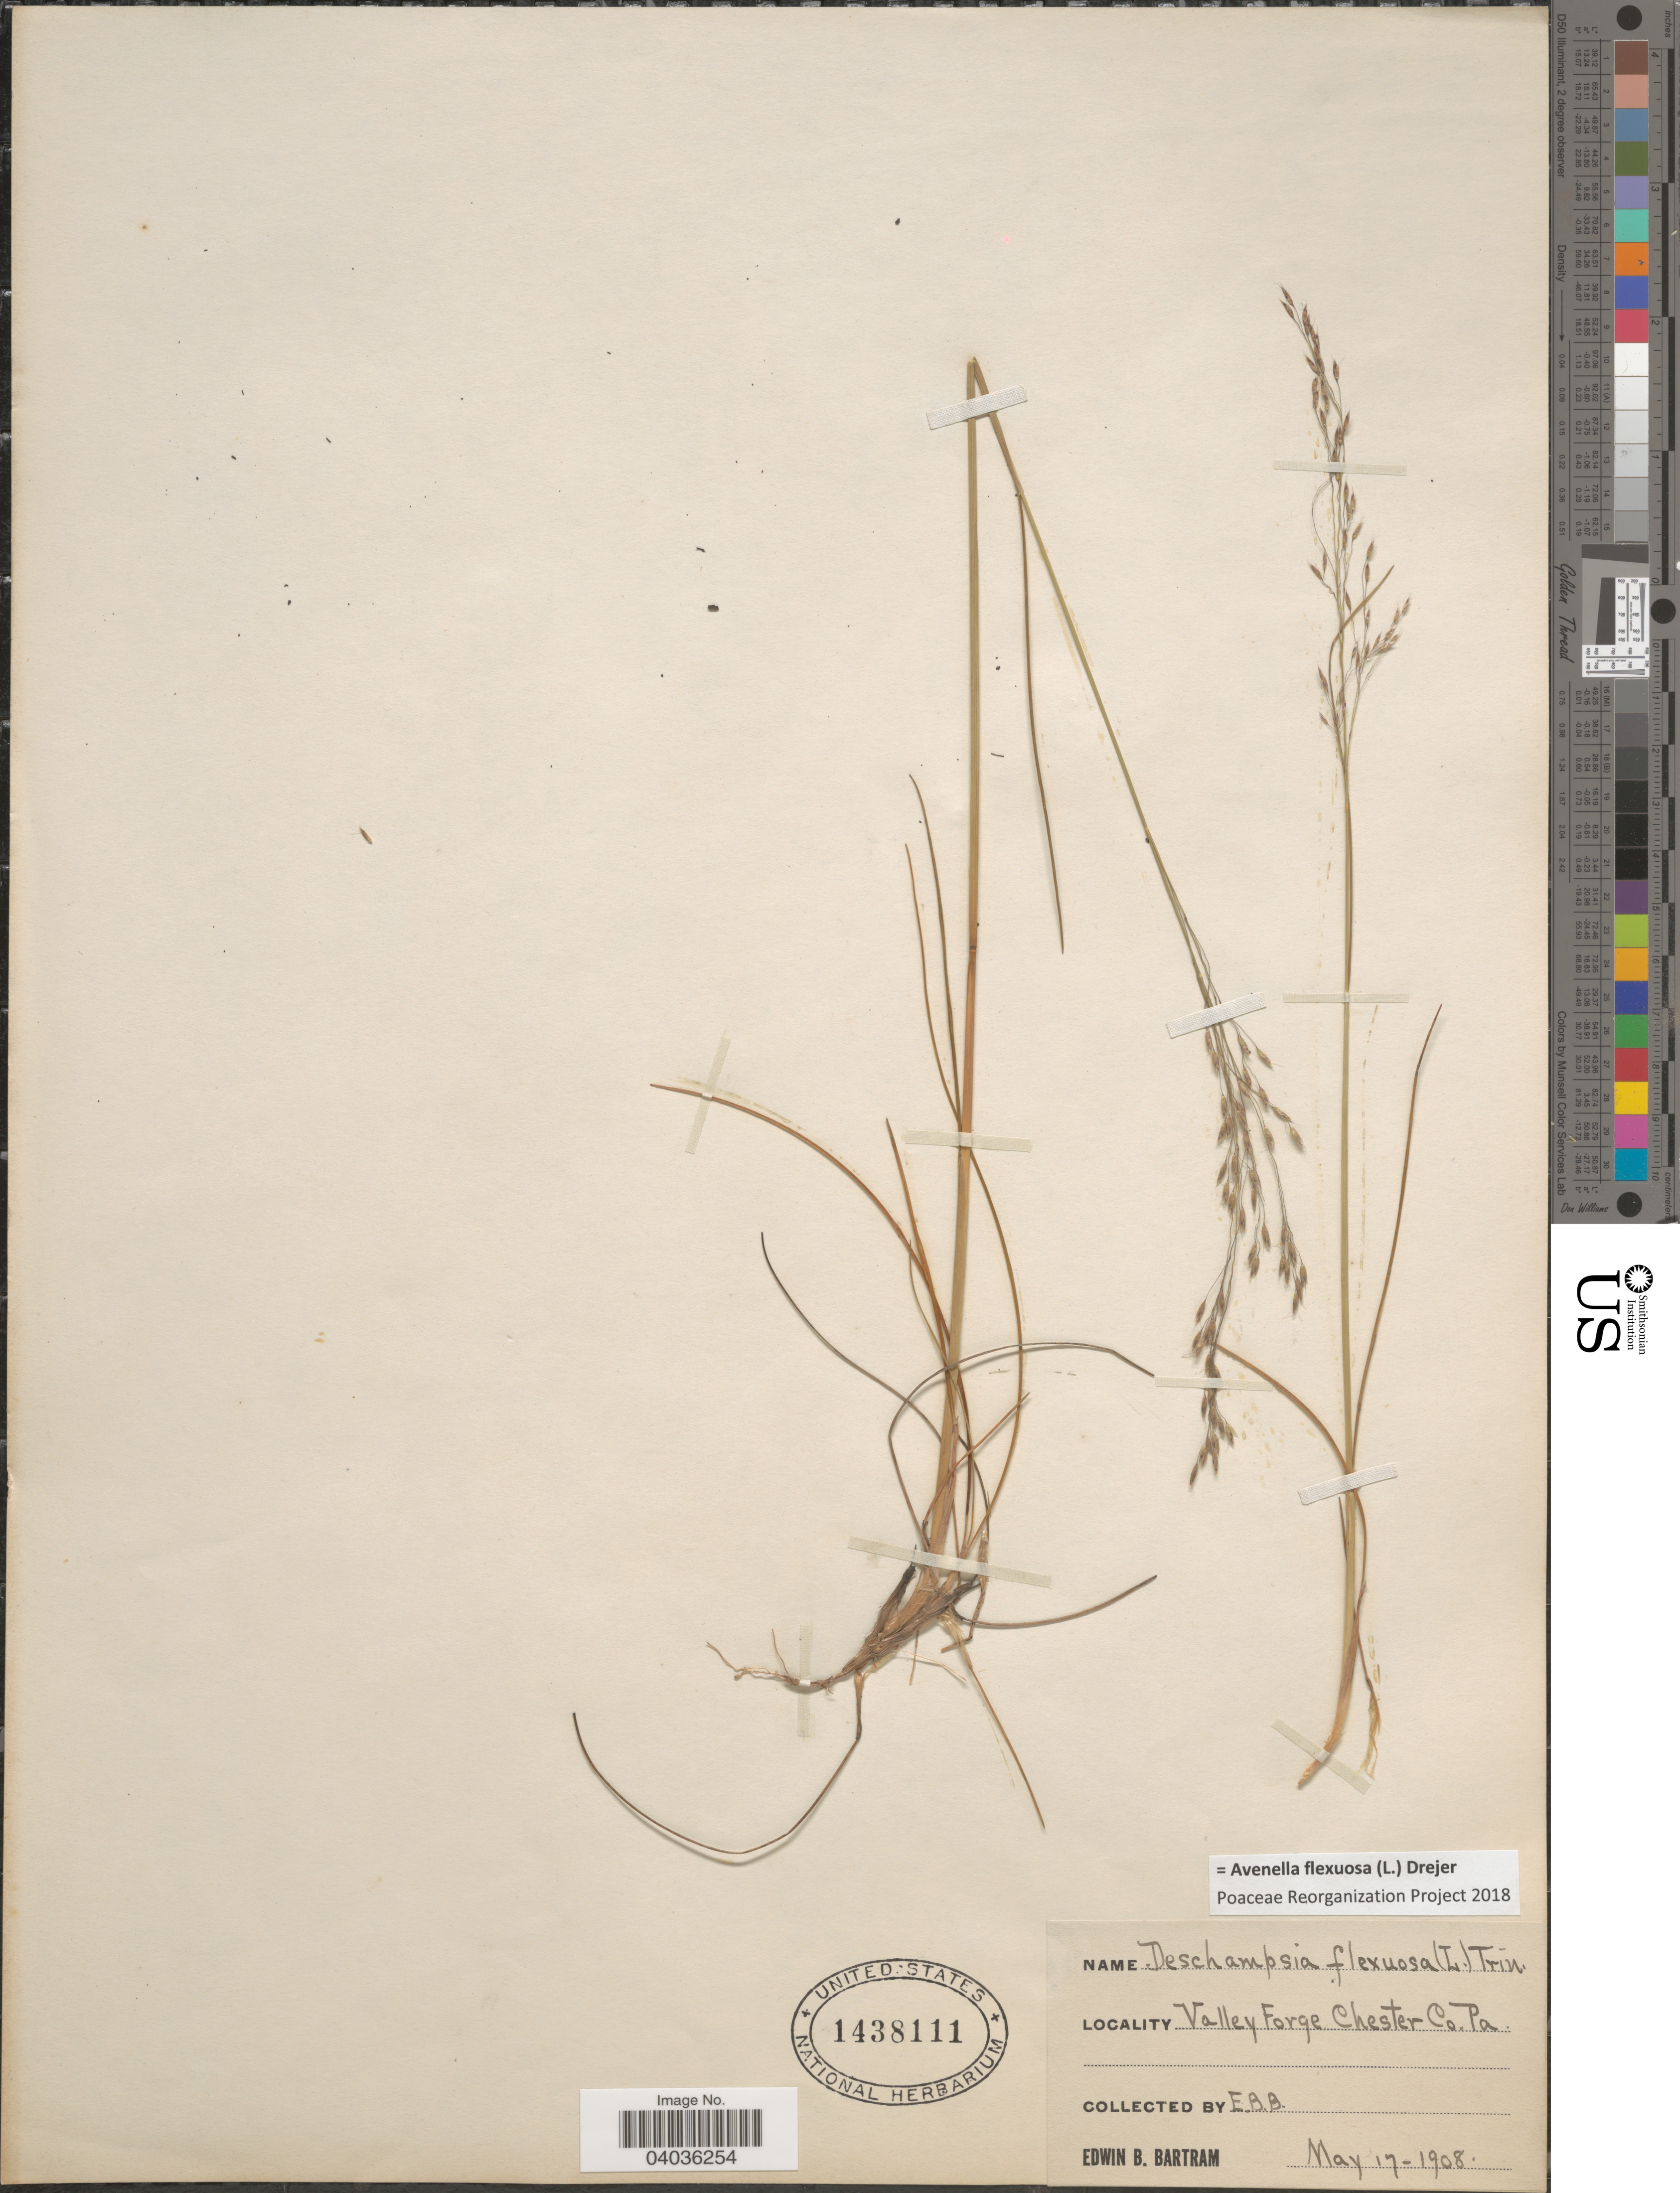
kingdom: Plantae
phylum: Tracheophyta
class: Liliopsida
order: Poales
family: Poaceae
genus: Avenella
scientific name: Avenella flexuosa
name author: (L.) Drejer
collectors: E. B. Bartram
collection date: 1908-05-17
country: United States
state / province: Pennsylvania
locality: Valley Forge Chester Co.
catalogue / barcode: US 1438111